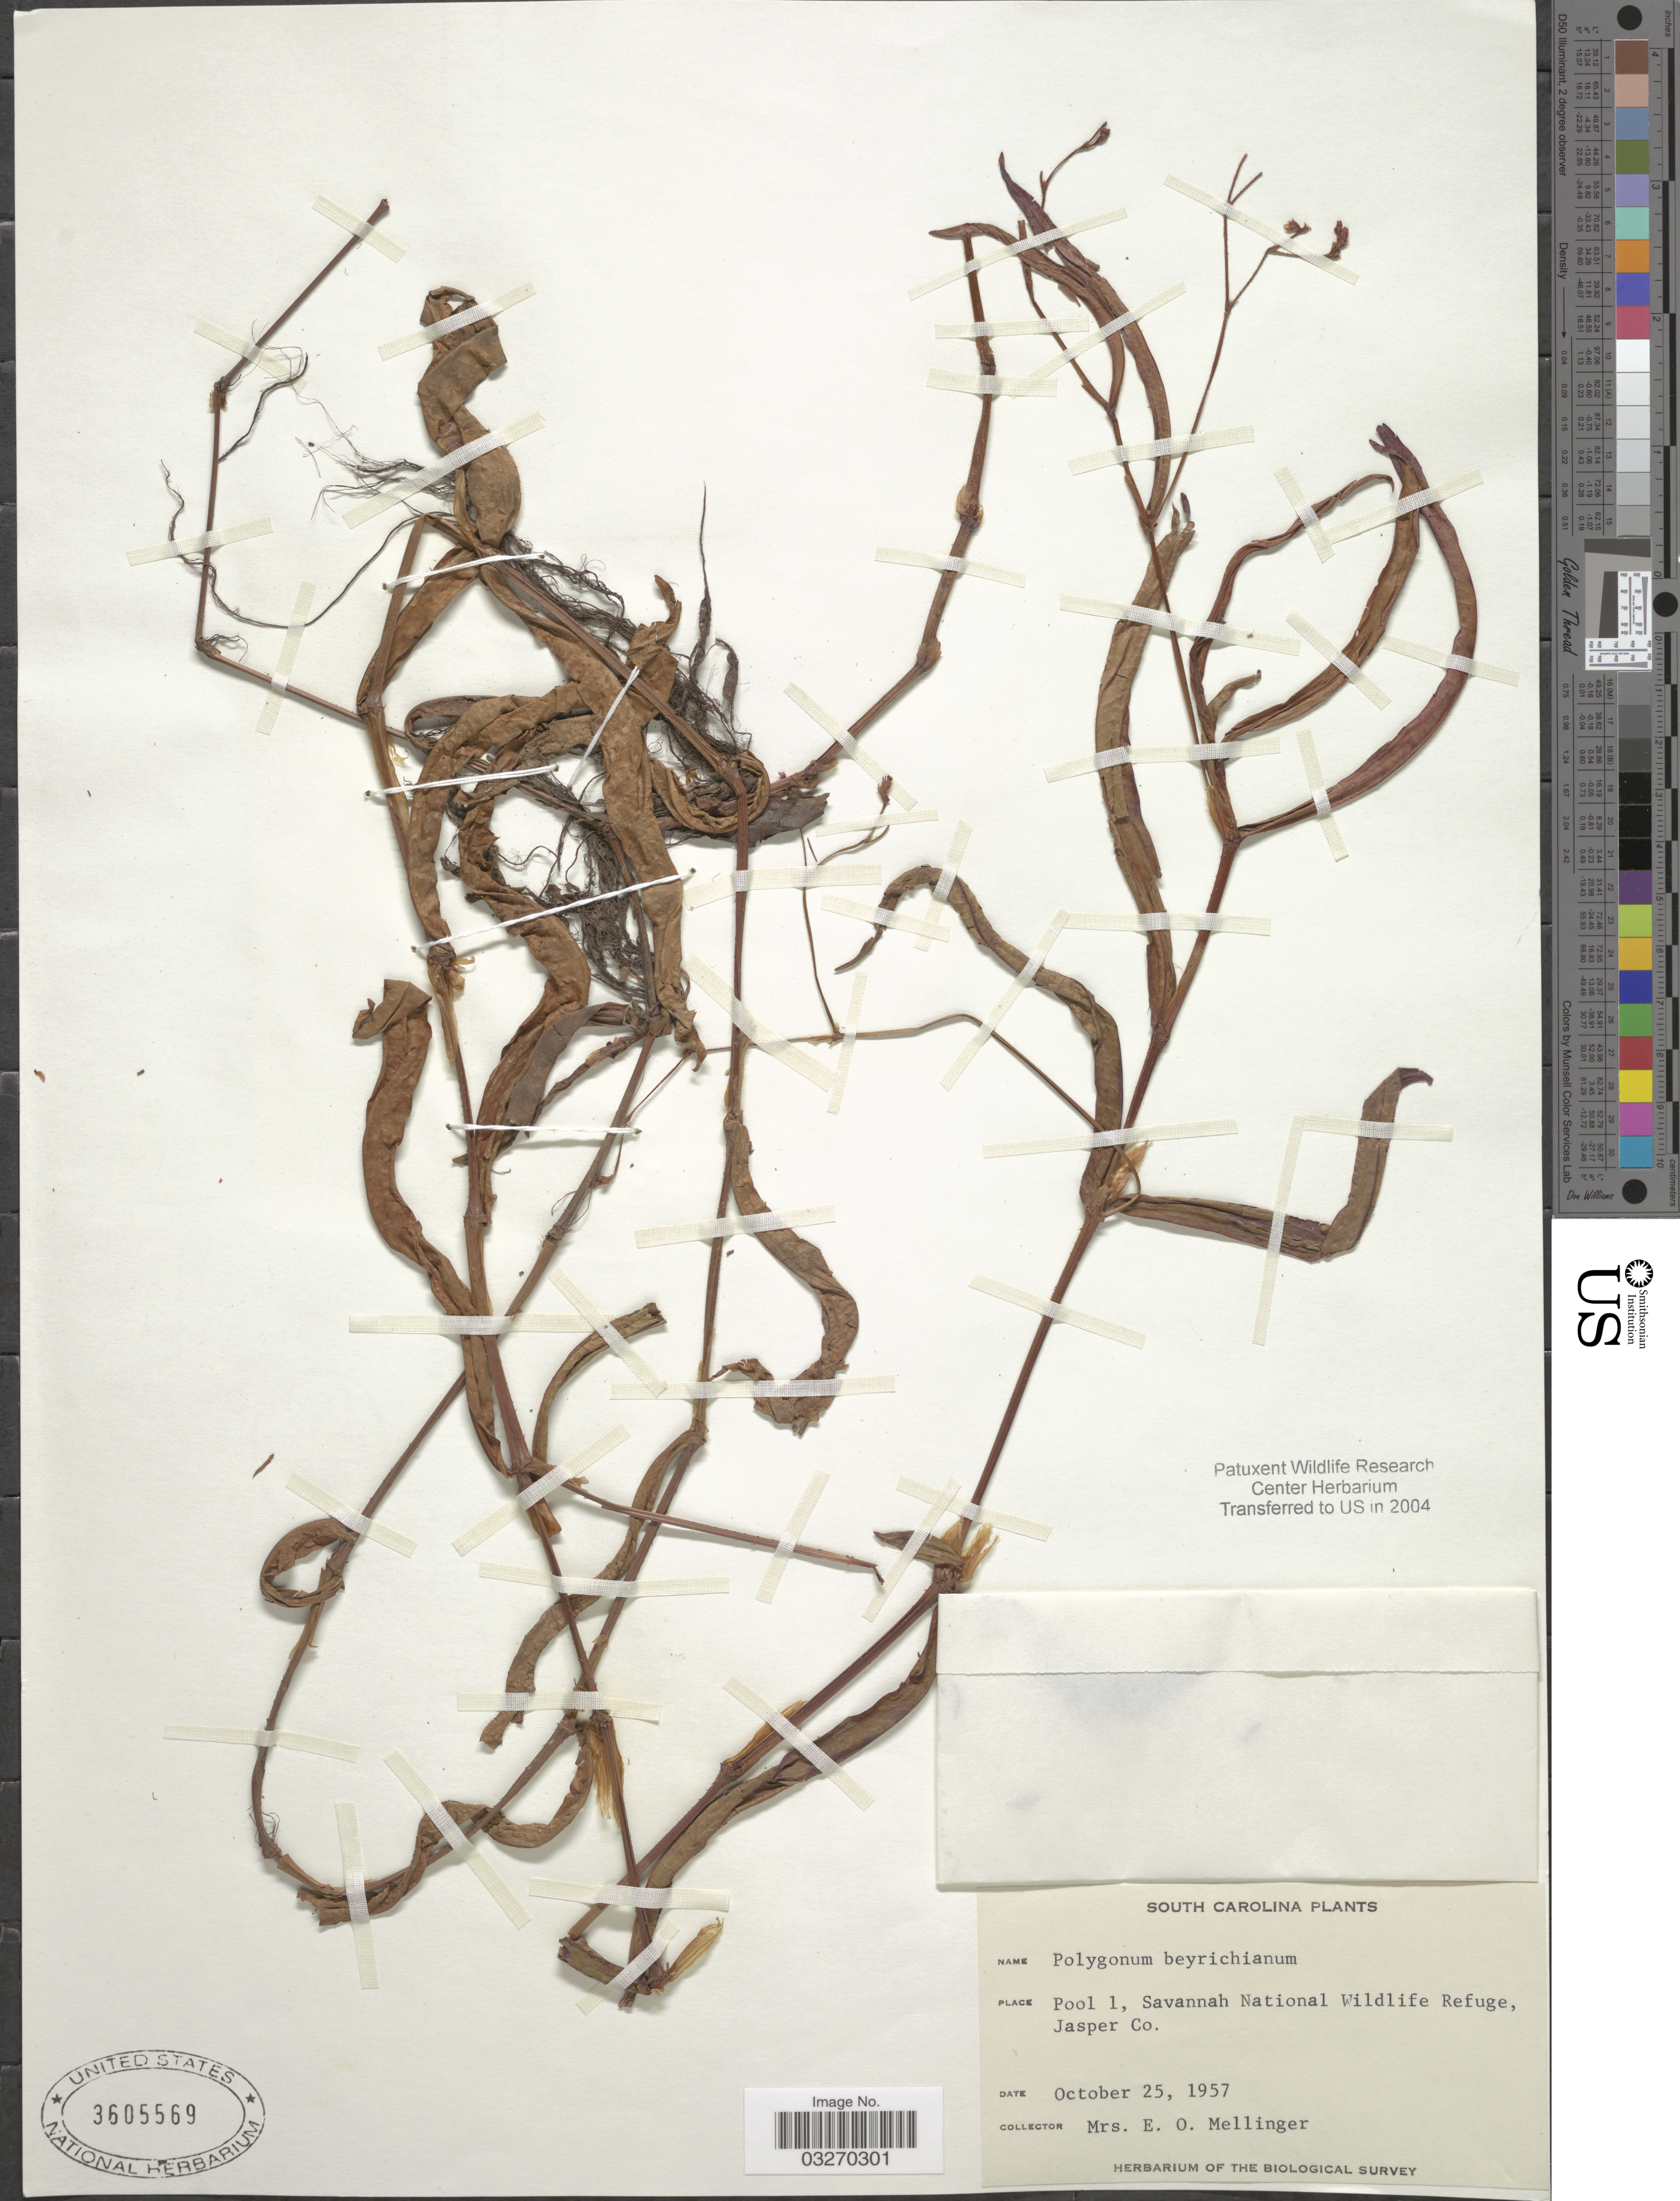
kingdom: Plantae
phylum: Tracheophyta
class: Magnoliopsida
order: Caryophyllales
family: Polygonaceae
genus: Persicaria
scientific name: Persicaria meisneriana var. beyrichiana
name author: (Cham. & Schltdl.) C.C. Freeman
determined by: Atha, D. E.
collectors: E. Mellinger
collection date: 1957-10-25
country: United States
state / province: South Carolina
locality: Pool 1, Savannah National Wildlife Refuge, Jasper Co.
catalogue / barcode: US 3605569